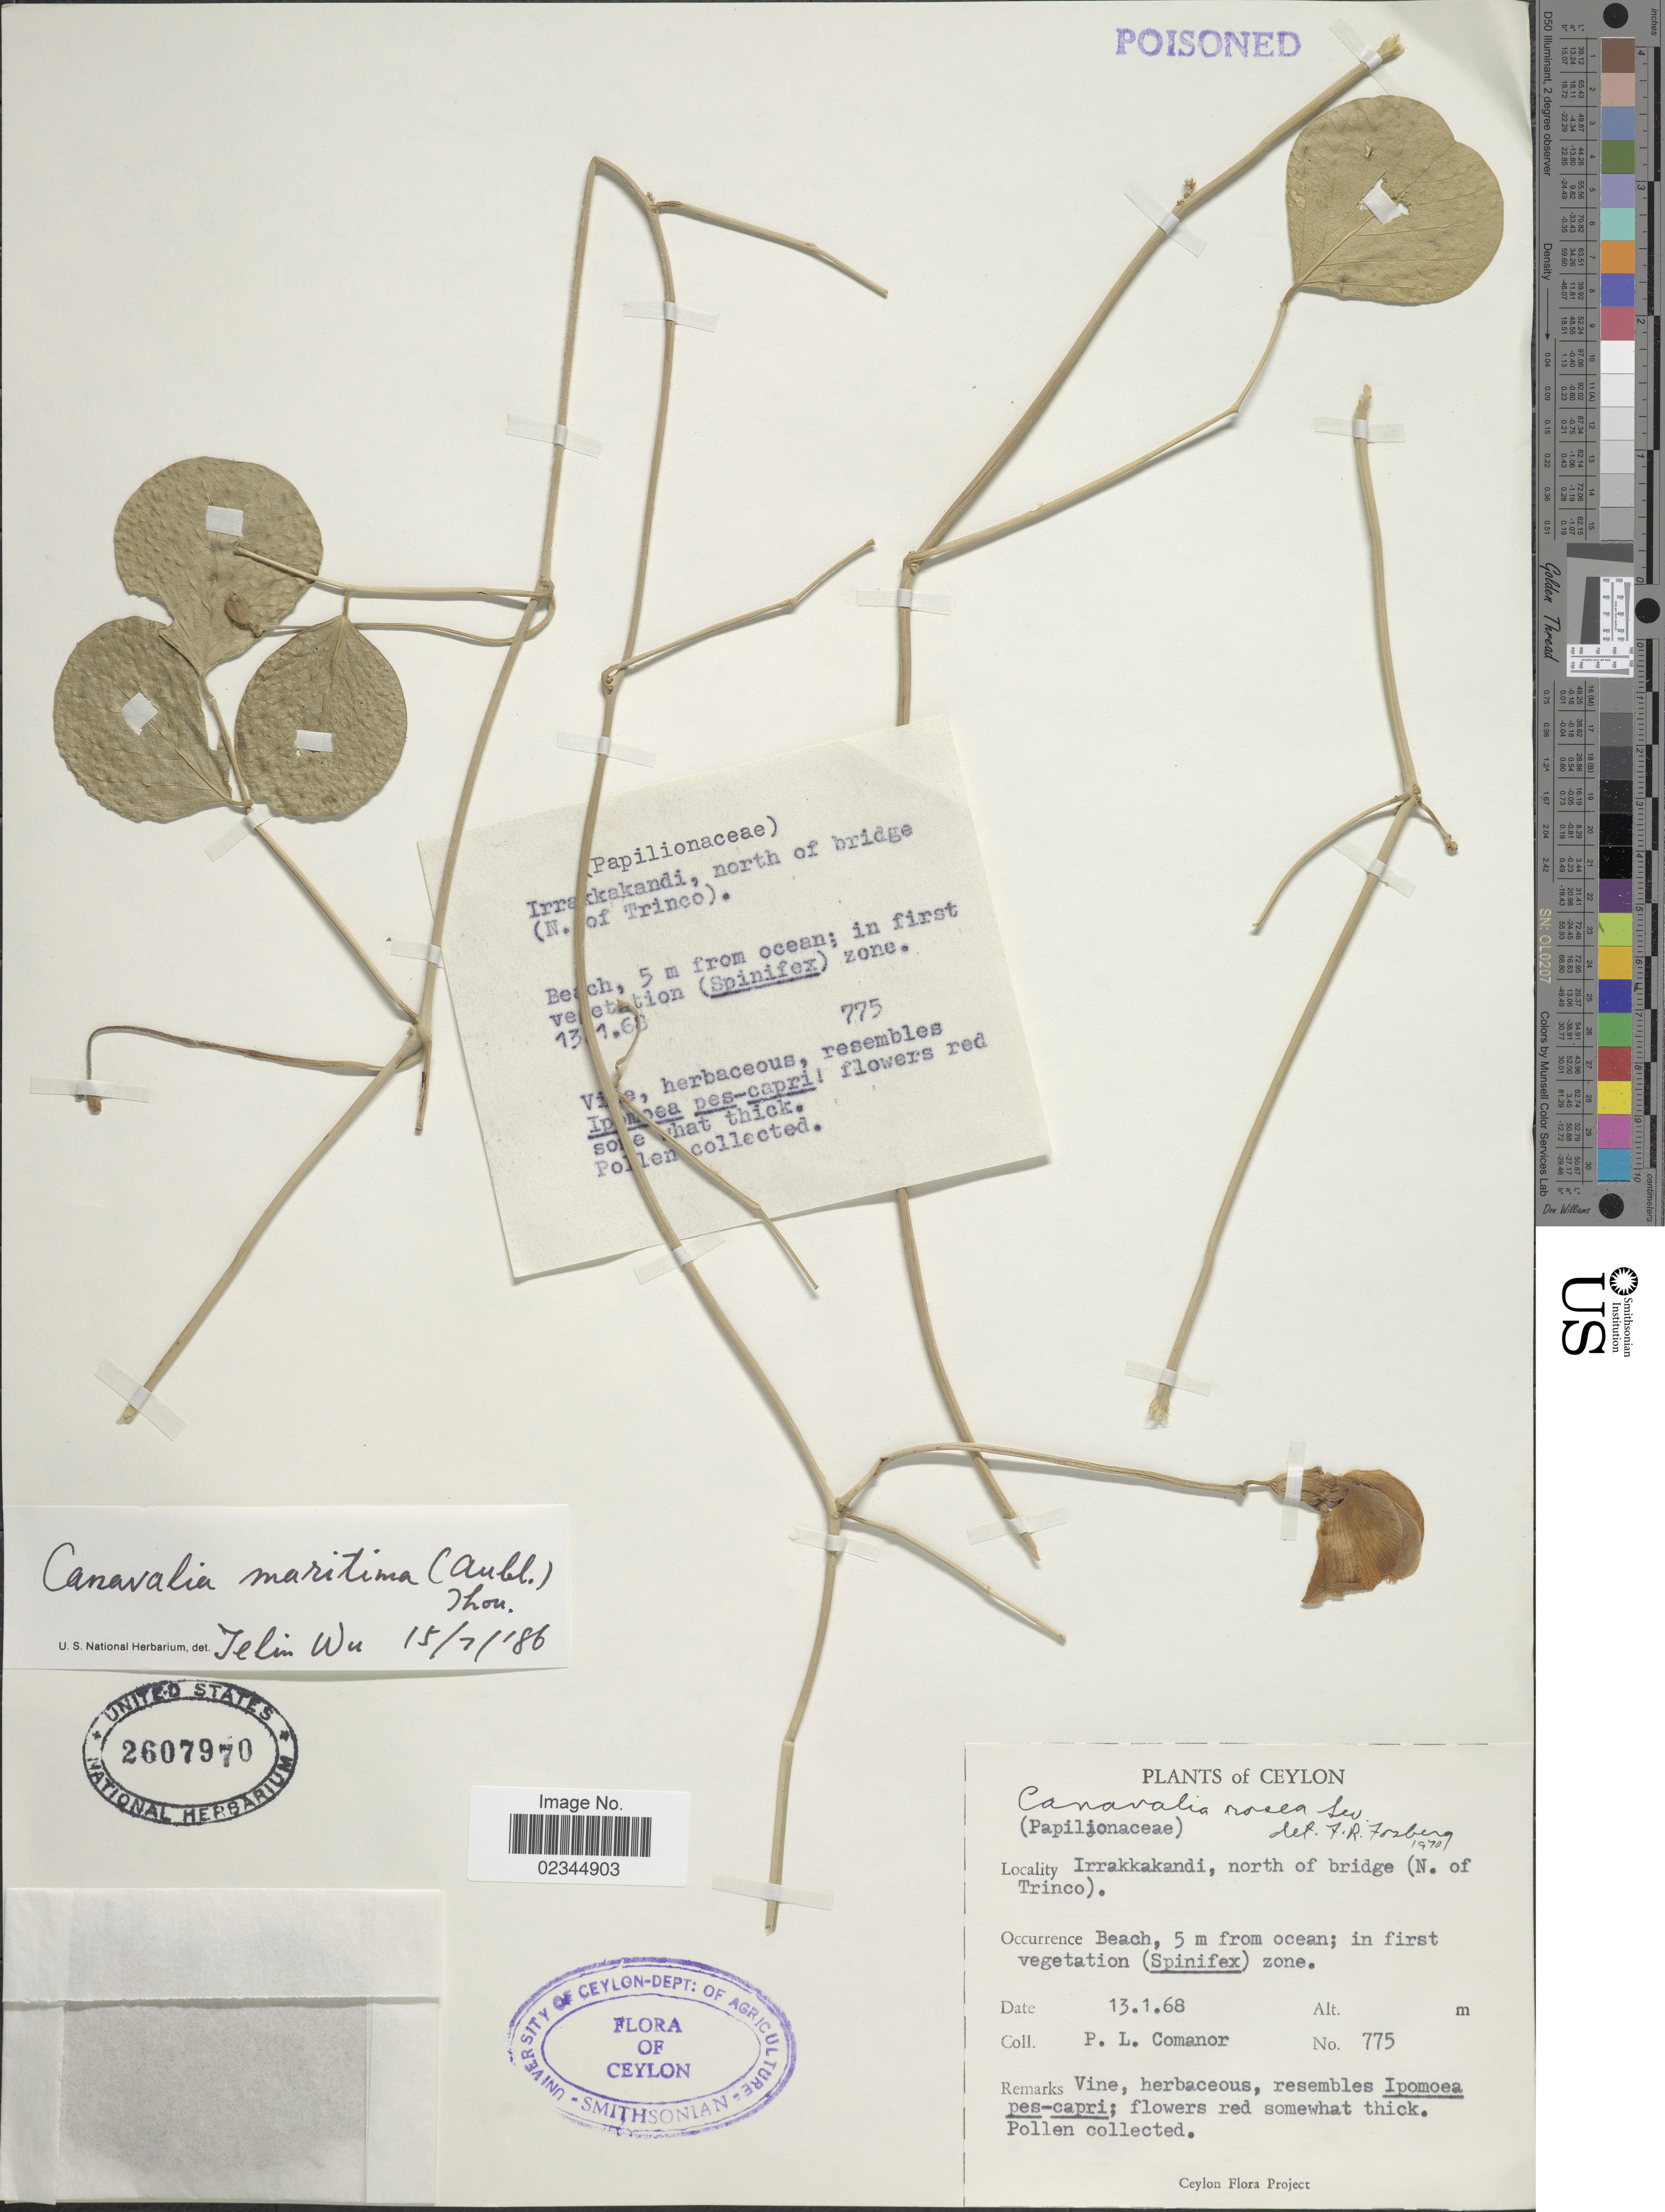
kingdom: Plantae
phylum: Tracheophyta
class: Magnoliopsida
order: Fabales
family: Fabaceae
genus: Canavalia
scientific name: Canavalia rosea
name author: (Sw.) DC.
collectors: P. Comanor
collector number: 775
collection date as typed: Transcribed d/m/y: 13/1/68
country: Sri Lanka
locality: Ceylon, Irrakkakandi, north of bridge (N of Trinco)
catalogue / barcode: US 2607970